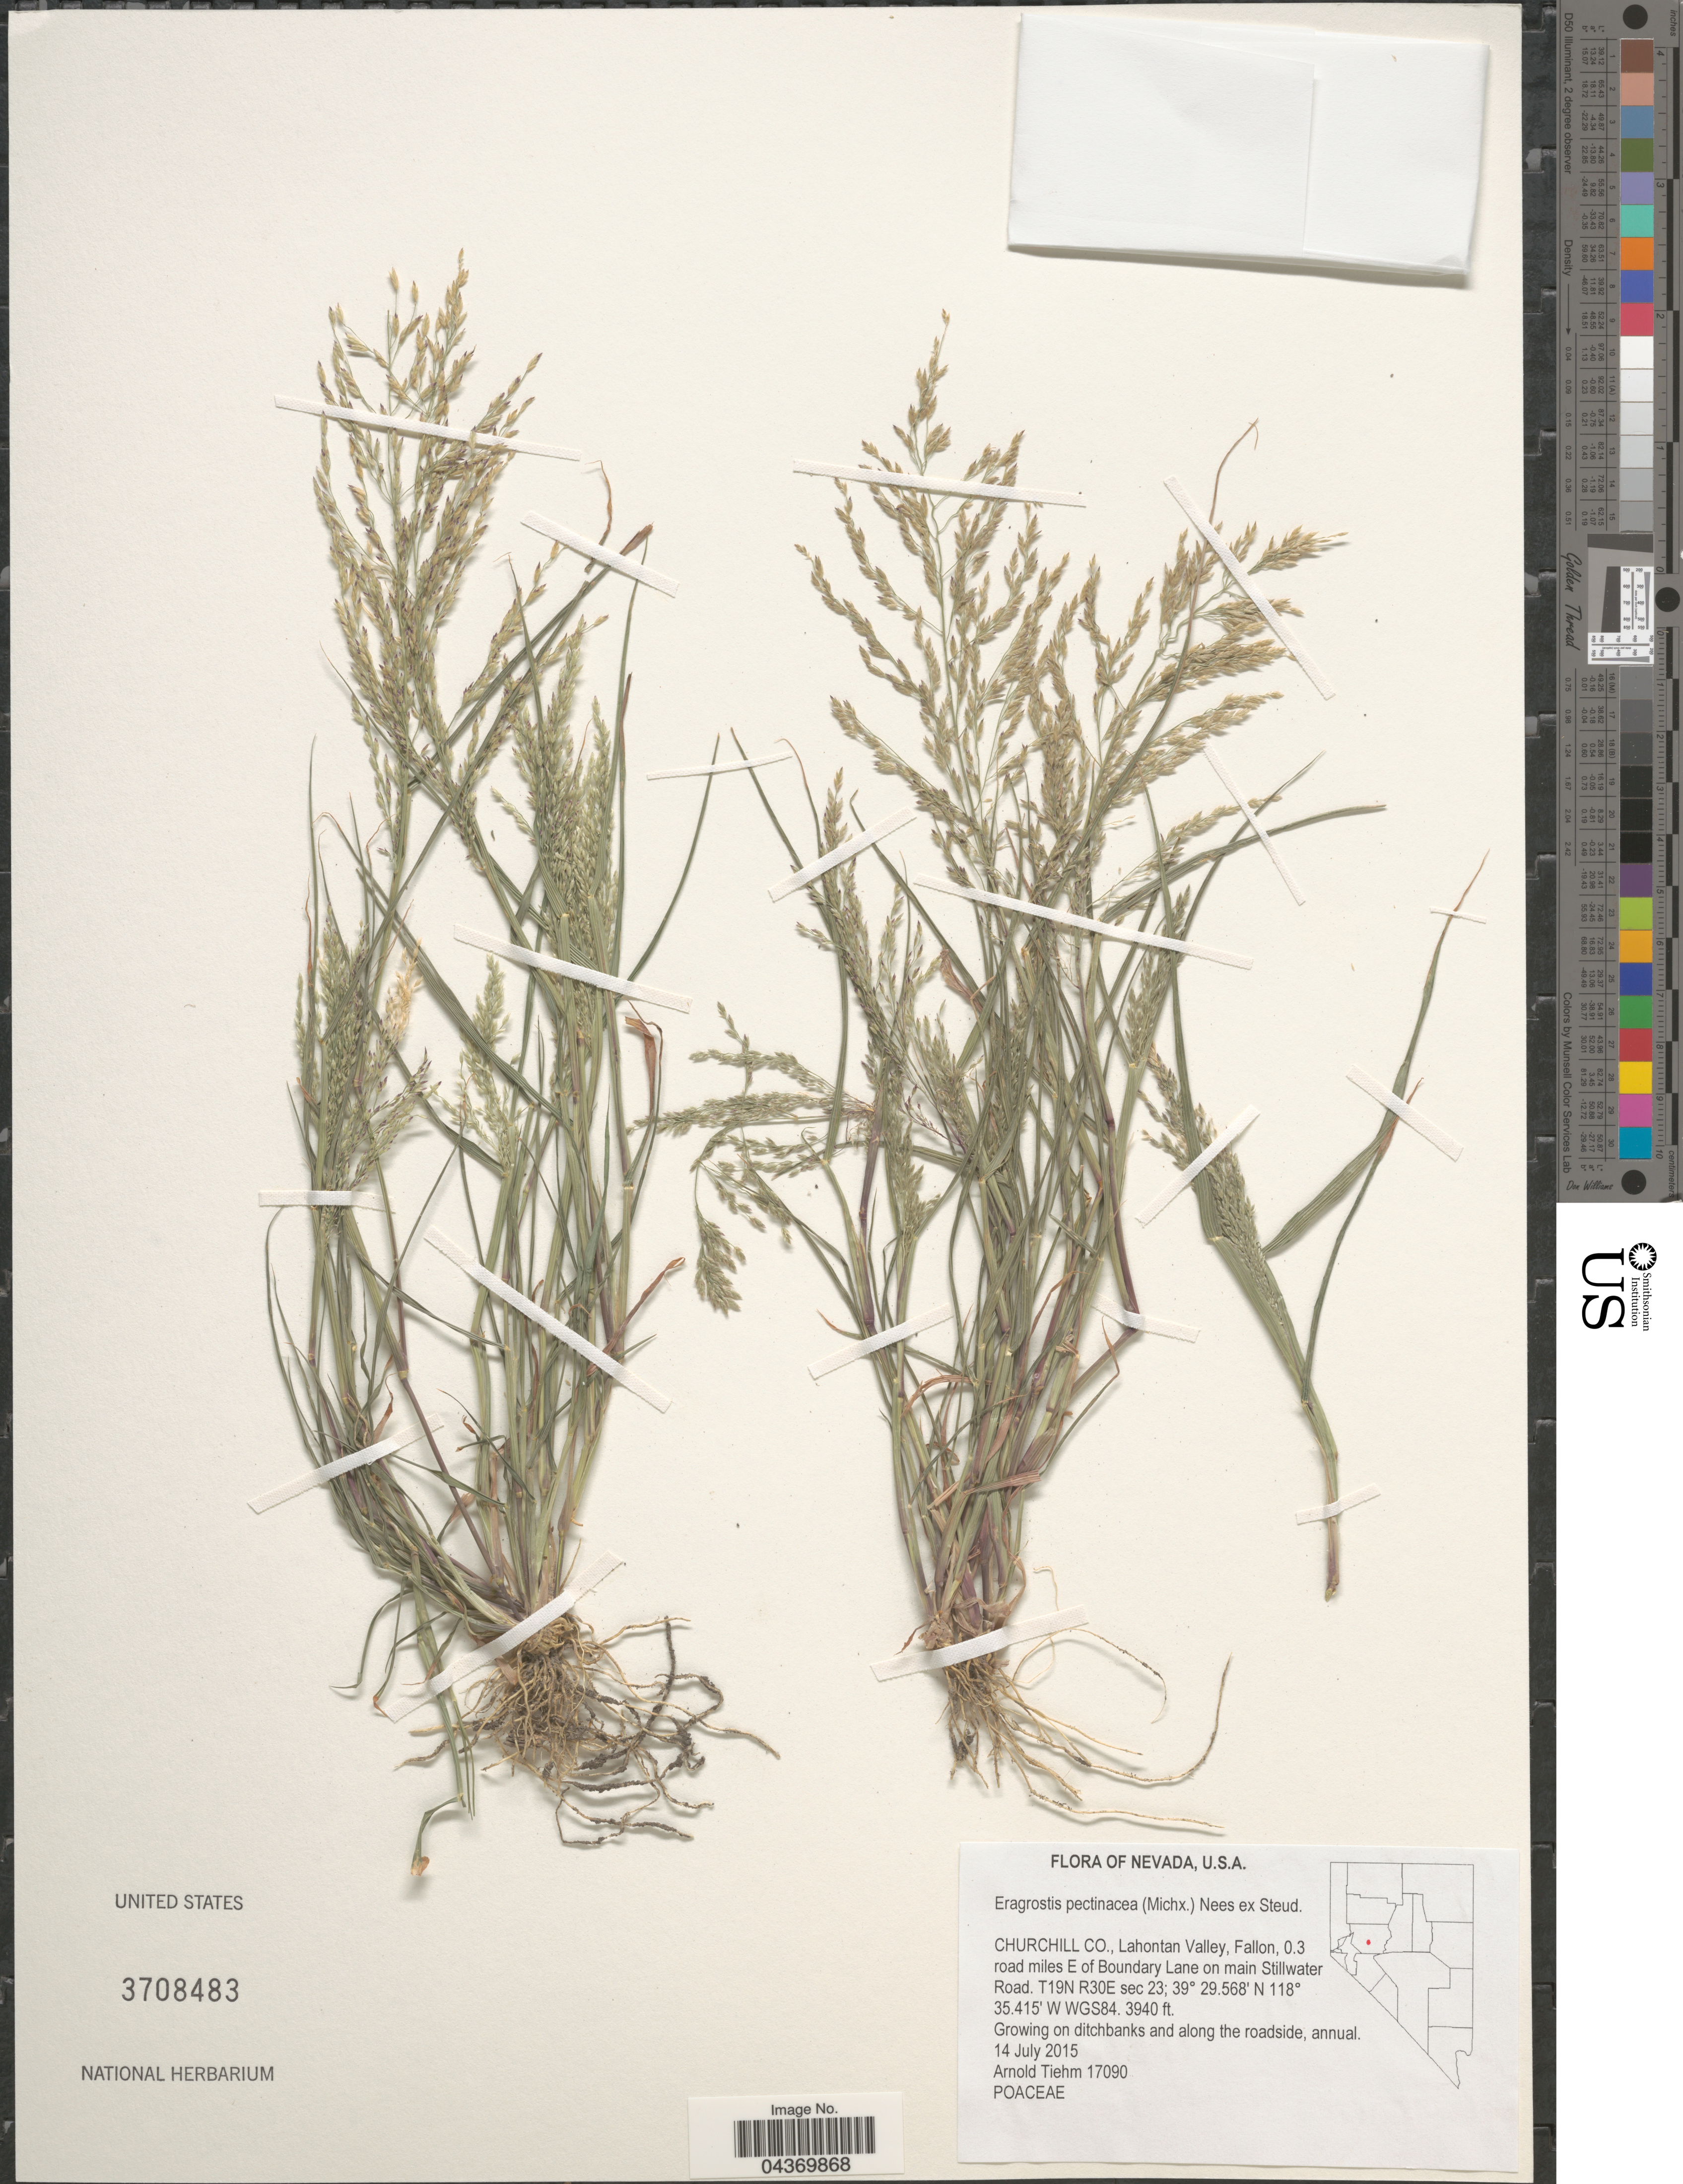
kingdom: Plantae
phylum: Tracheophyta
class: Liliopsida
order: Poales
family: Poaceae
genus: Eragrostis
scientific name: Eragrostis pectinacea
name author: (Michx.) Nees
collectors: A. Tiehm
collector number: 17090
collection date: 2015-07-14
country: United States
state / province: Nevada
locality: Churchill Co., Lahontan Valley, Fallon, 0.3 road miles E of Boundary Lane on main Stillwater Road. T19N R30E sec 23; WGS84.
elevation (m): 1201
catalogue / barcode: US 3708483